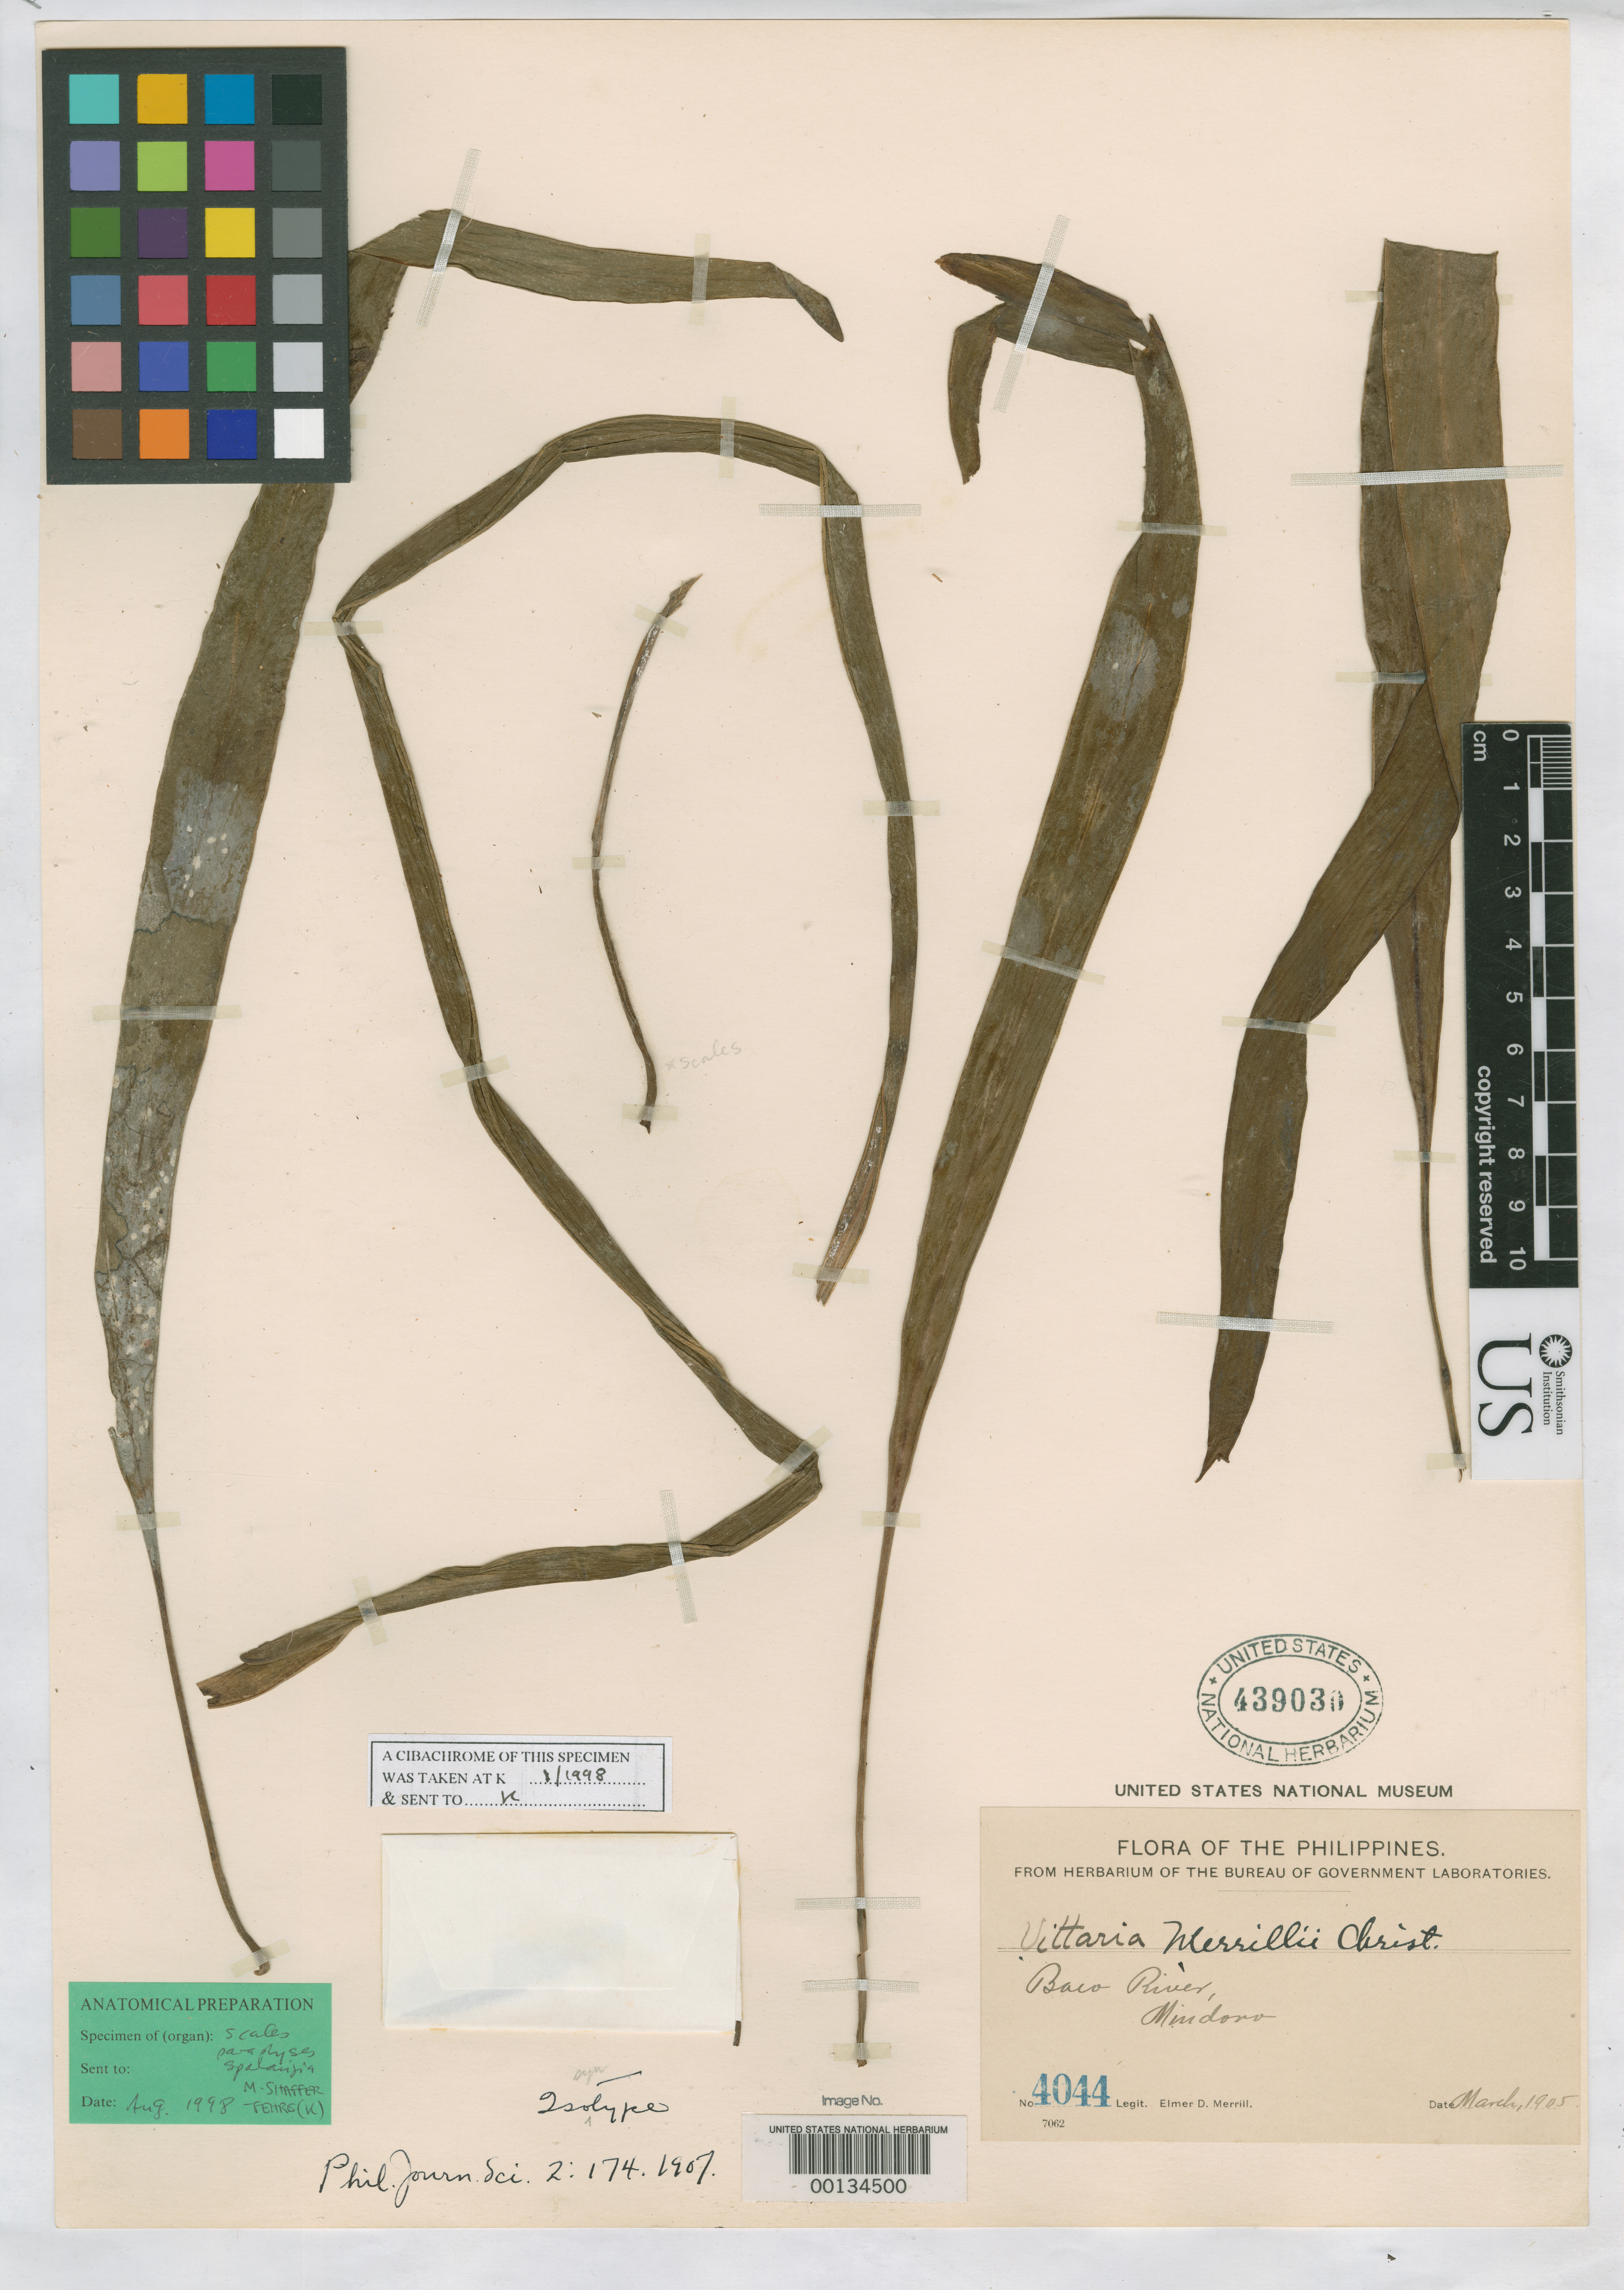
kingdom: Plantae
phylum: Tracheophyta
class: Polypodiopsida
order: Polypodiales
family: Pteridaceae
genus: Vittaria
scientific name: Vittaria merrillii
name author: Christ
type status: Isosyntype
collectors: E. D. Merrill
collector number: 4044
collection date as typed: Mar 1905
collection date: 1905-03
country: Philippines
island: Mindoro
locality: Baco River.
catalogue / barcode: US 439030